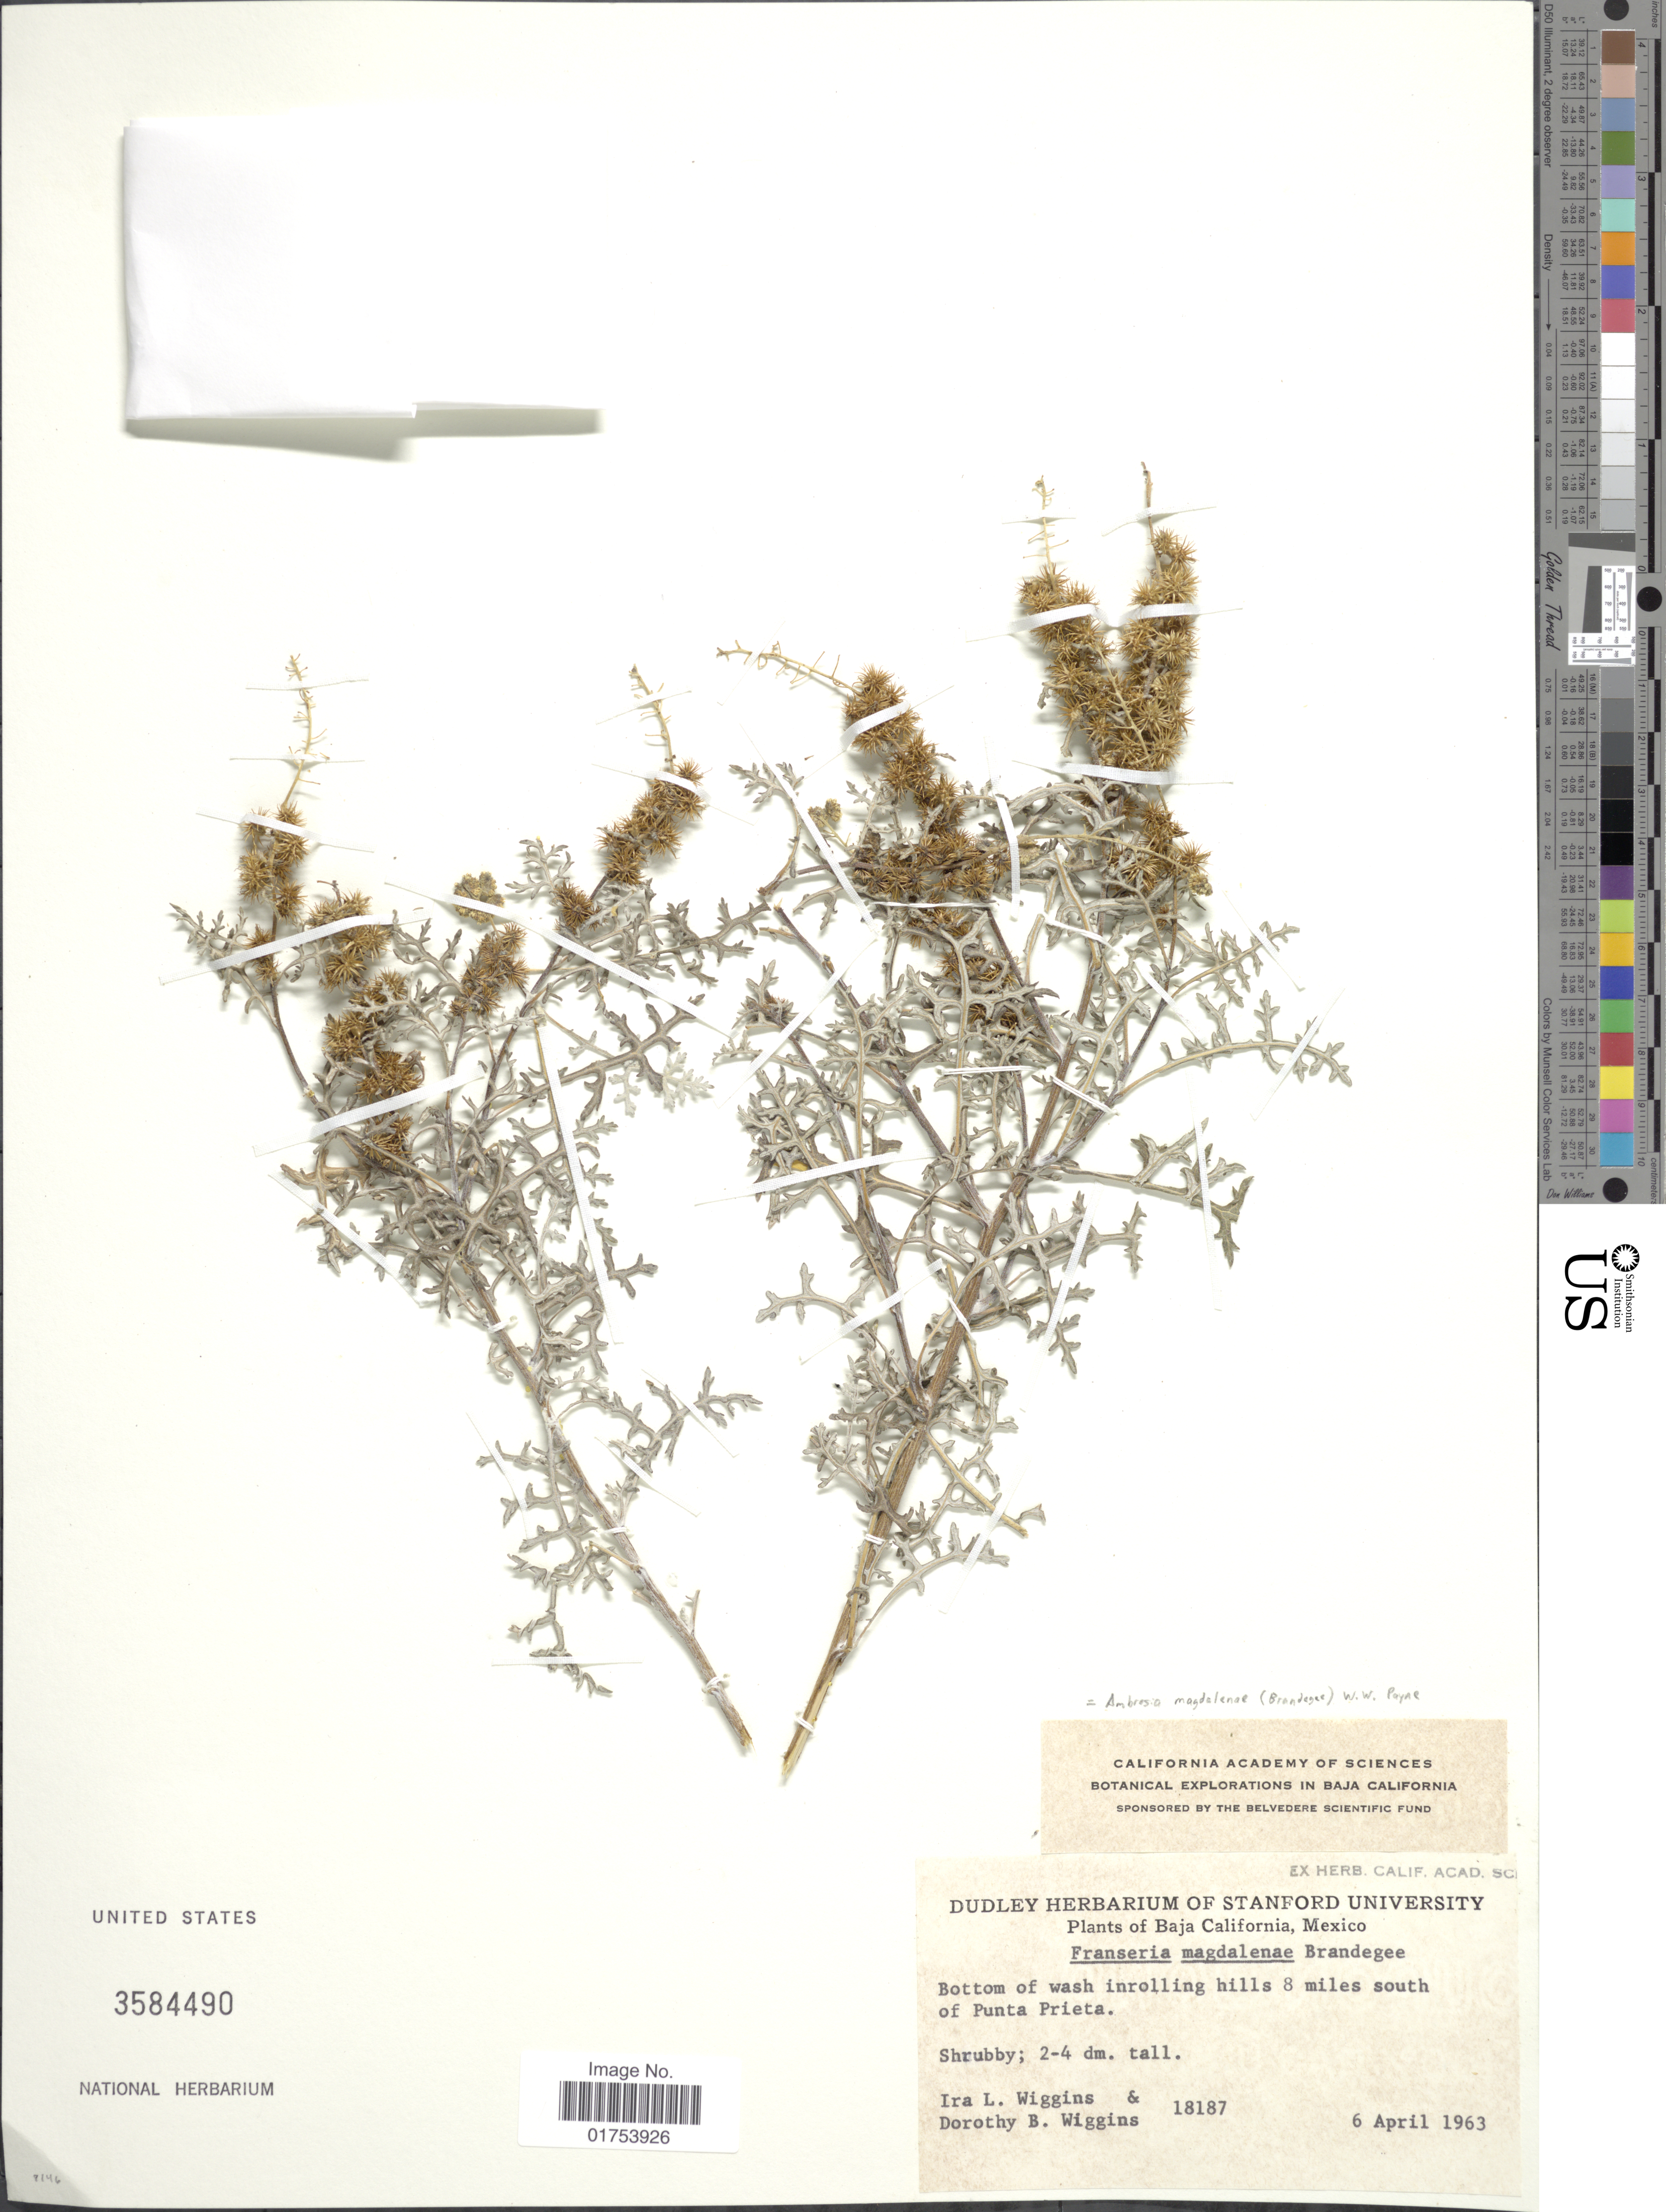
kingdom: Plantae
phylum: Tracheophyta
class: Magnoliopsida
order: Asterales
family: Asteraceae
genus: Ambrosia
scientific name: Ambrosia magdalenae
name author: Brandegee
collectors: I. L. Wiggins & D. B. Wiggins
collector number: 18187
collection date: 1963-04-06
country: Mexico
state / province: Baja California Norte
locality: Bottom of wash inrolling hills 8 miles south of Punta Prieta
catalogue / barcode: US 3584490